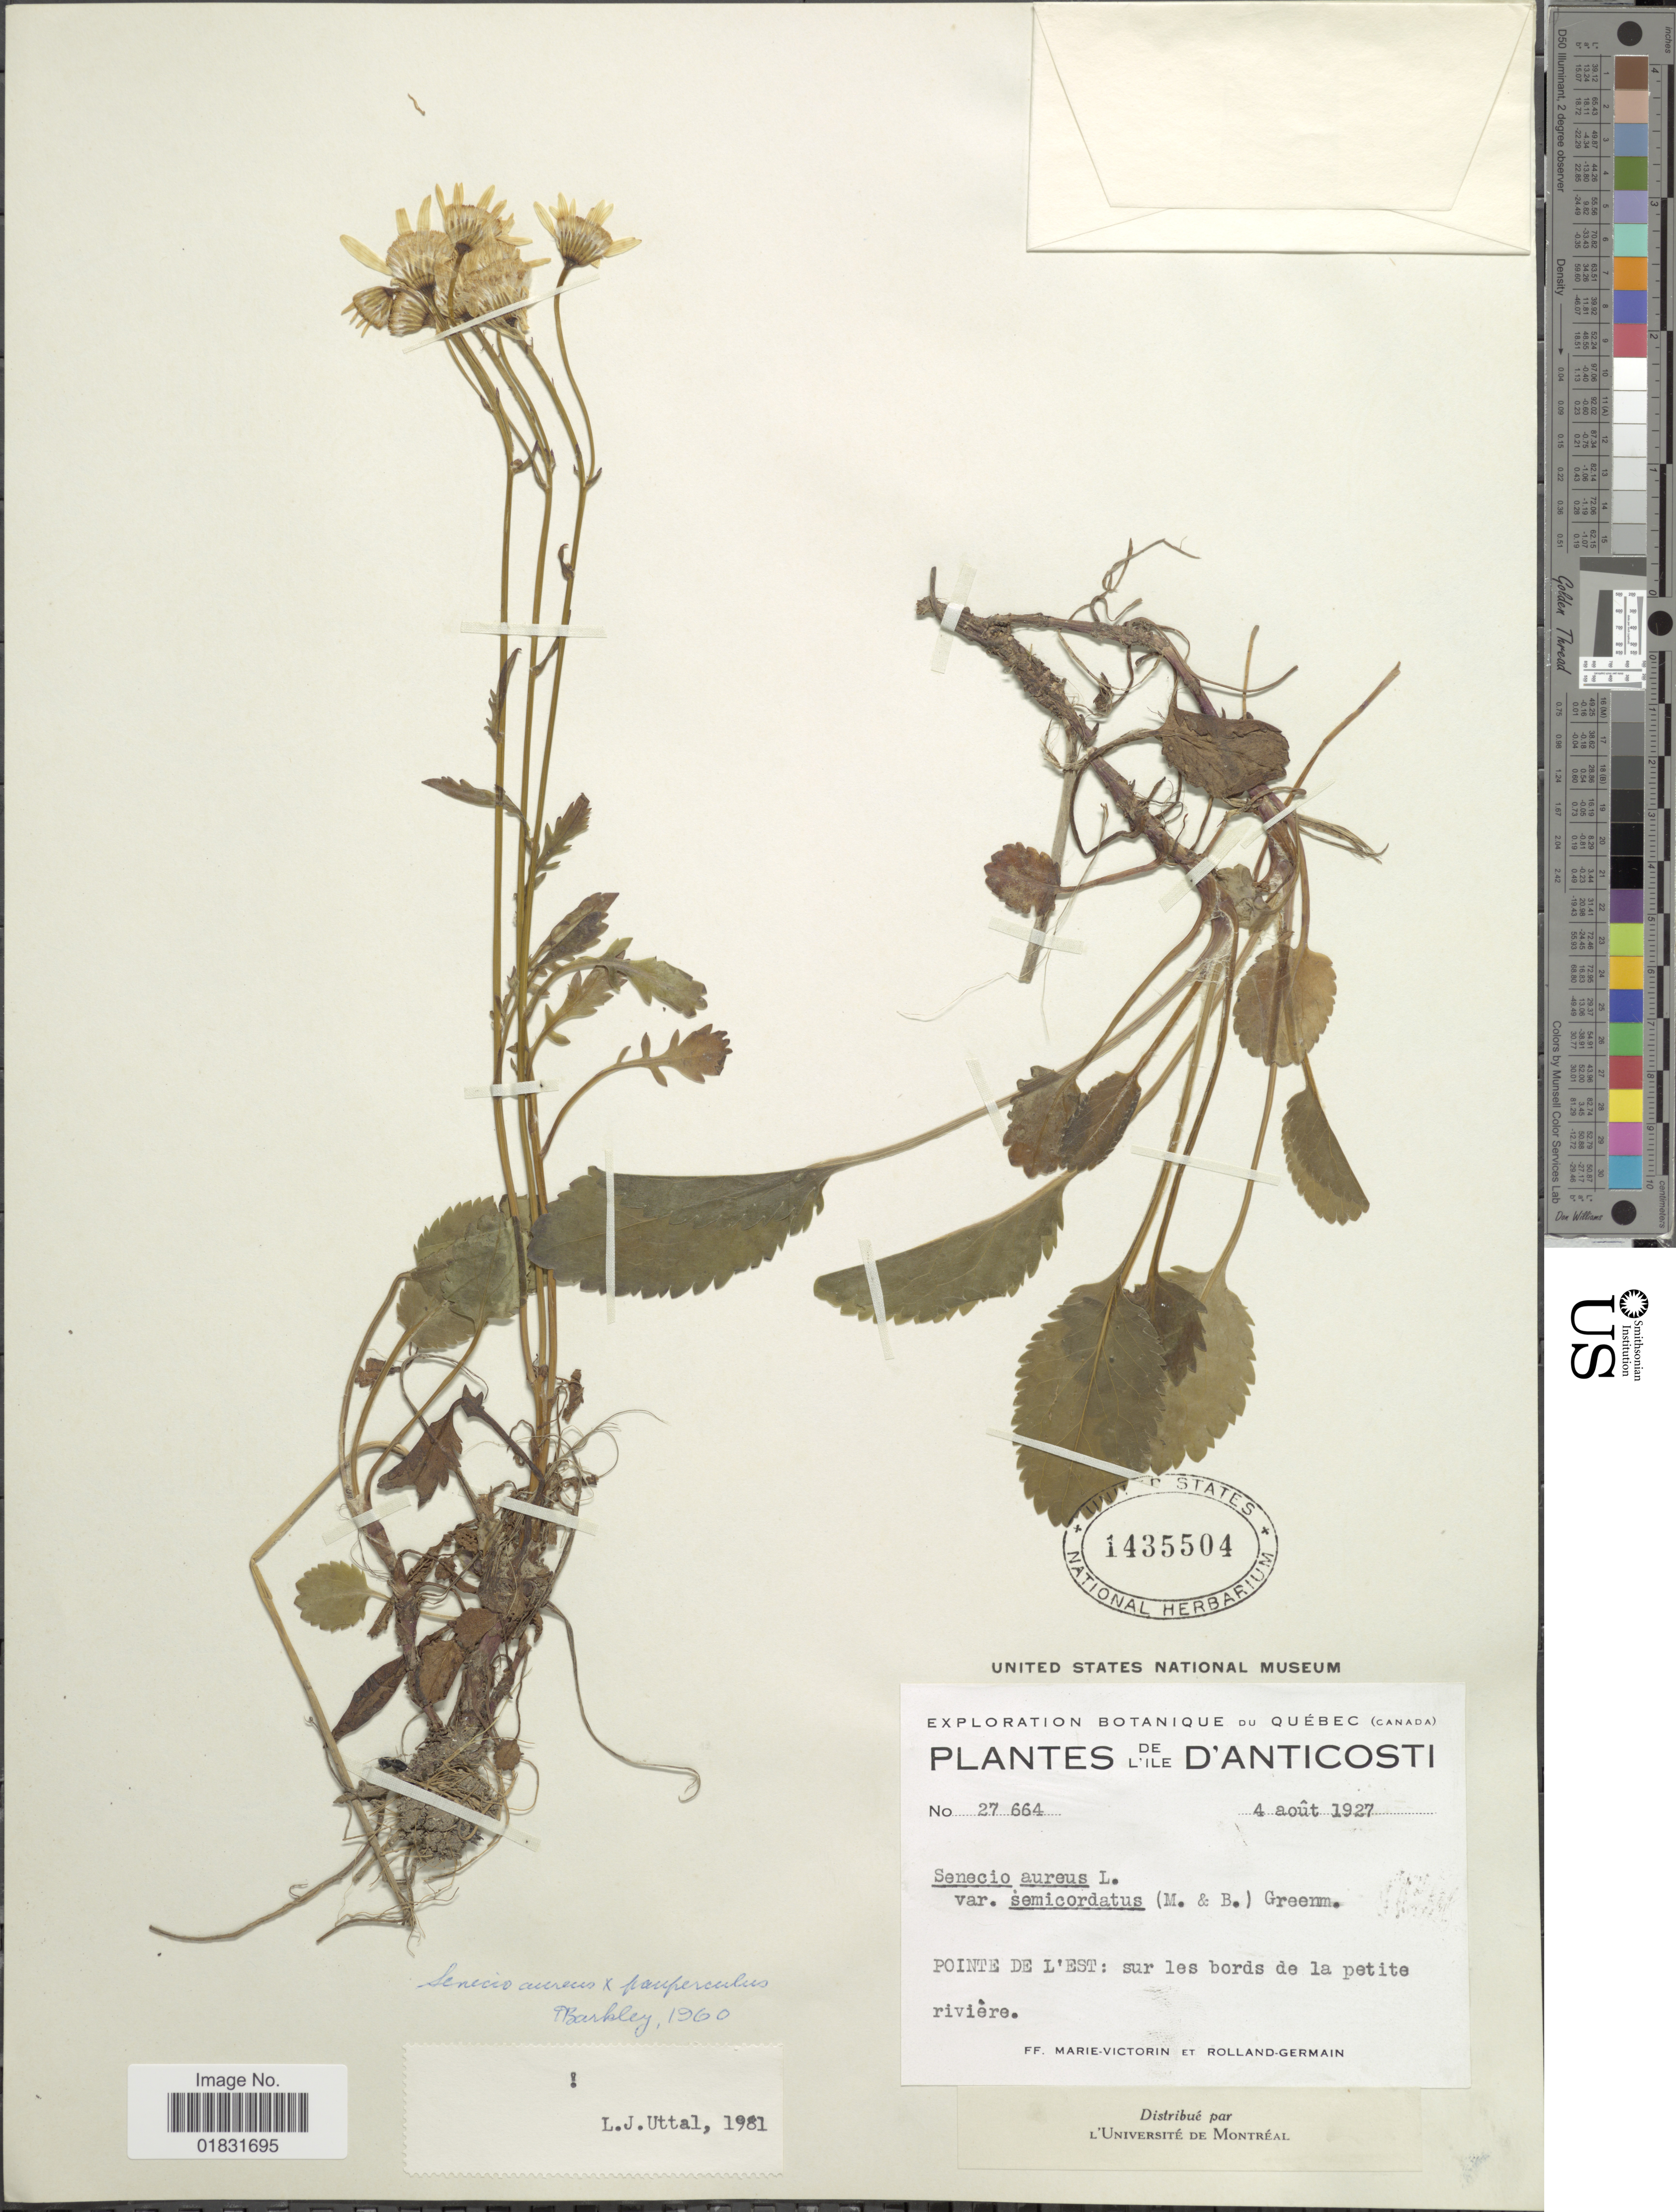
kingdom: Plantae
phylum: Tracheophyta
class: Magnoliopsida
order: Asterales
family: Asteraceae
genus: Packera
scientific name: Packera paupercula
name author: (Michx.) Á. Löve & D. Löve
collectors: F. Marie-Victorin & Rolland-Germain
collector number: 27664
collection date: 1927-08-04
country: Canada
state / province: Quebec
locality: De L'Ile D'Anticosti, Pointe de L'Est: sur les bords de la petite rivière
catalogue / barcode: US 1435504